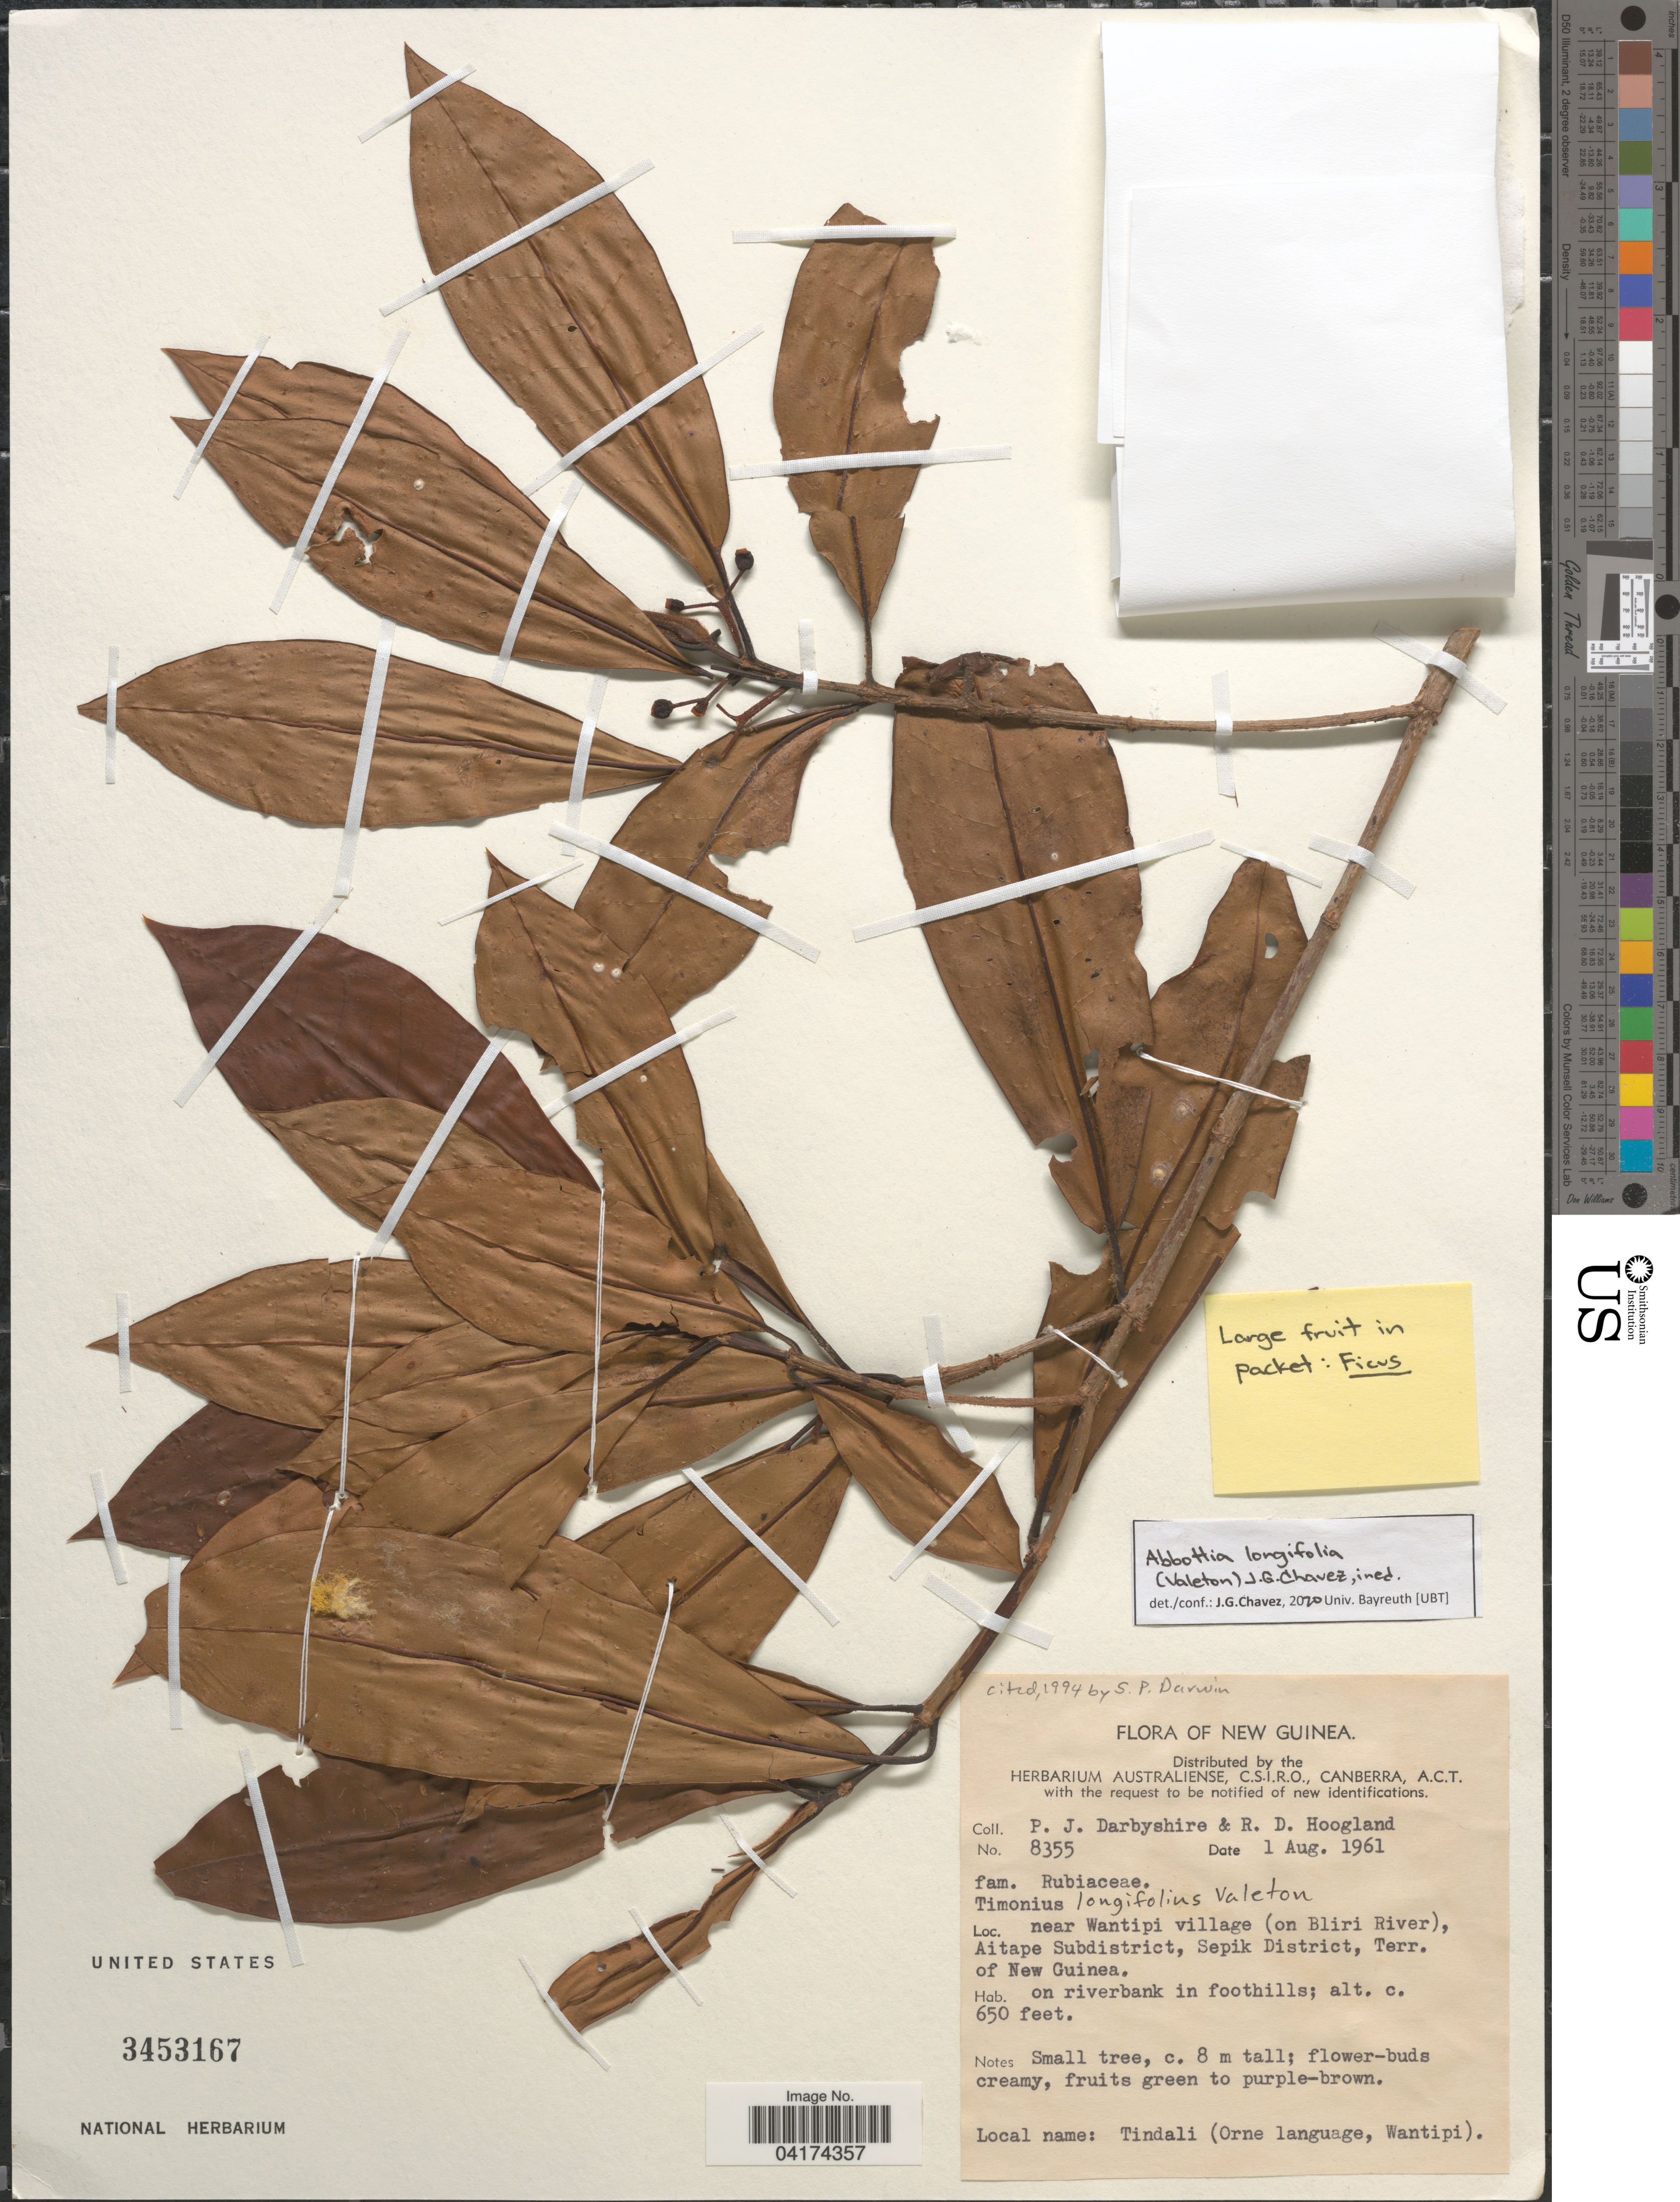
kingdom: Plantae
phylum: Tracheophyta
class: Magnoliopsida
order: Gentianales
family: Rubiaceae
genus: Abbottia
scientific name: Abbottia longifolia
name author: (Valeton) J.G. Chavez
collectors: P. Darbyshire & R. D. Hoogland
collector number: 8355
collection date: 1961-08-01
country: Papua New Guinea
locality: New Guinea. Near Wantipi village (on Bliri River), Aitape Subdistrict, Sepik District, Terr. of New Guinea.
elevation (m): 198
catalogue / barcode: US 3453167